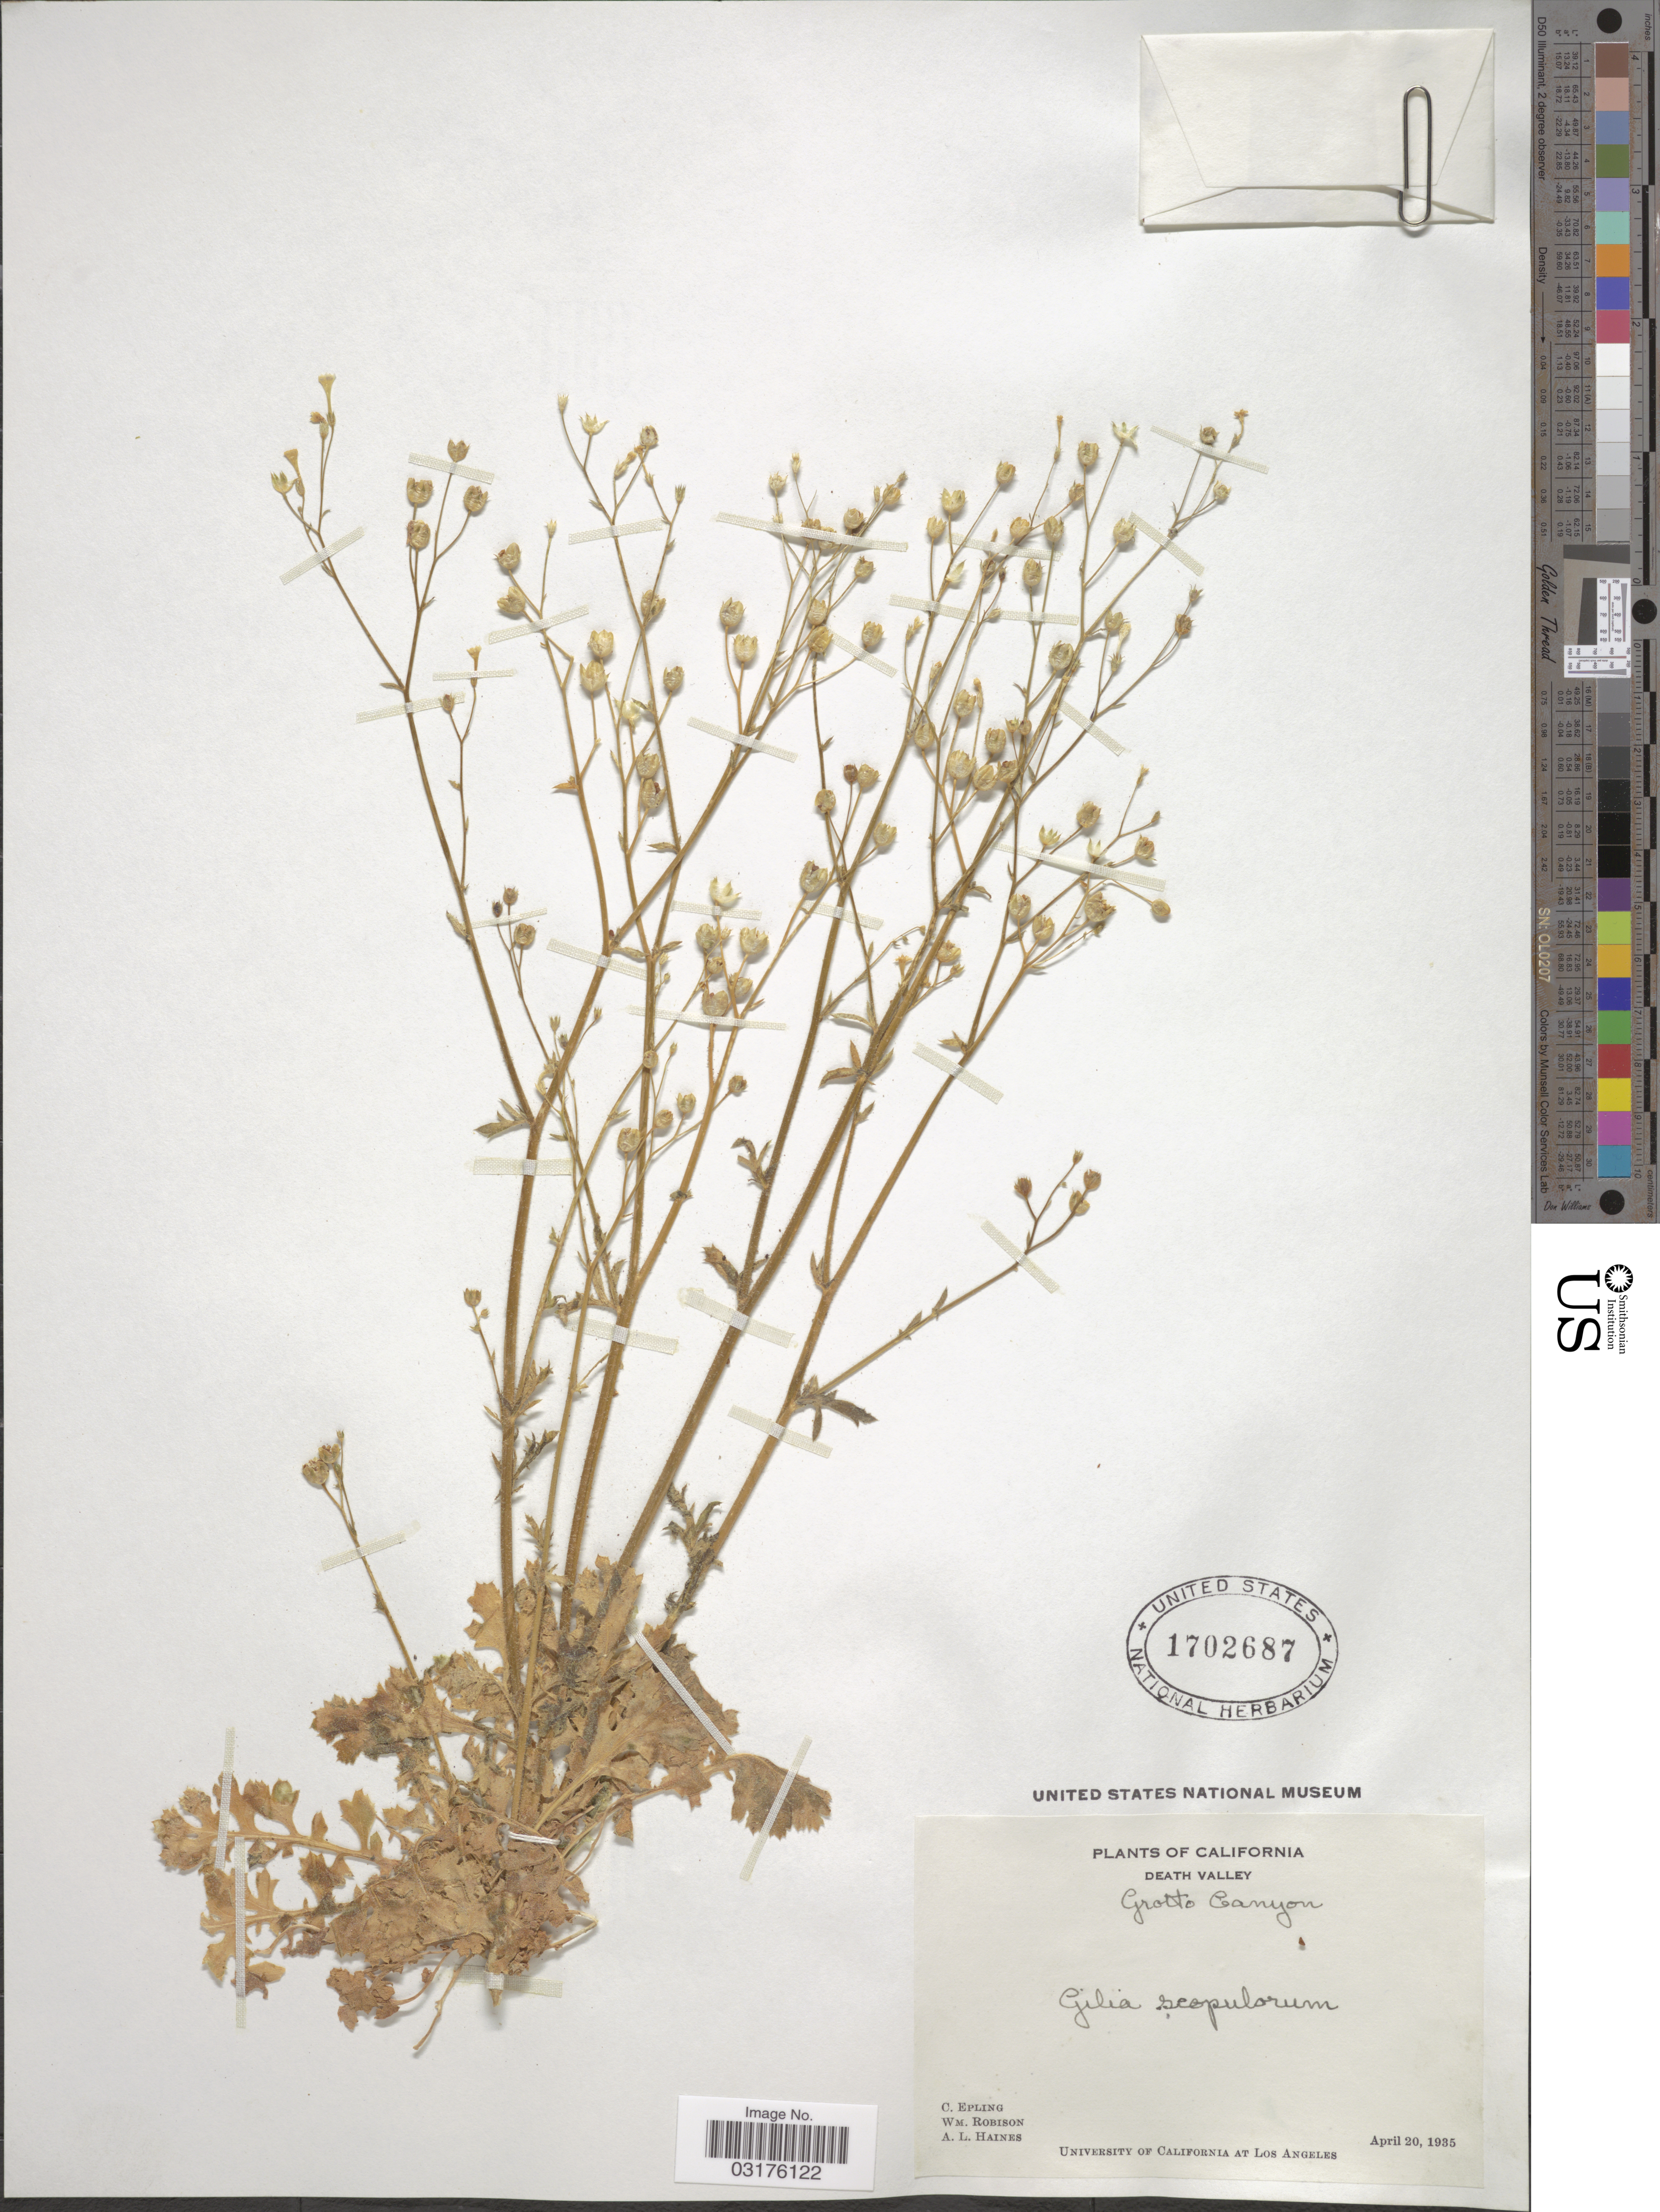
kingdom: Plantae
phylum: Tracheophyta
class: Magnoliopsida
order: Ericales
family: Polemoniaceae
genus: Gilia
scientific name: Gilia scopulorum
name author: M.E. Jones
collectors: C. C. Epling, W. Robinson & A. L. Haines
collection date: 1935-04-20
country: United States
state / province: California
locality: Death Valley, Grotto Canyon.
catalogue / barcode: US 1702687